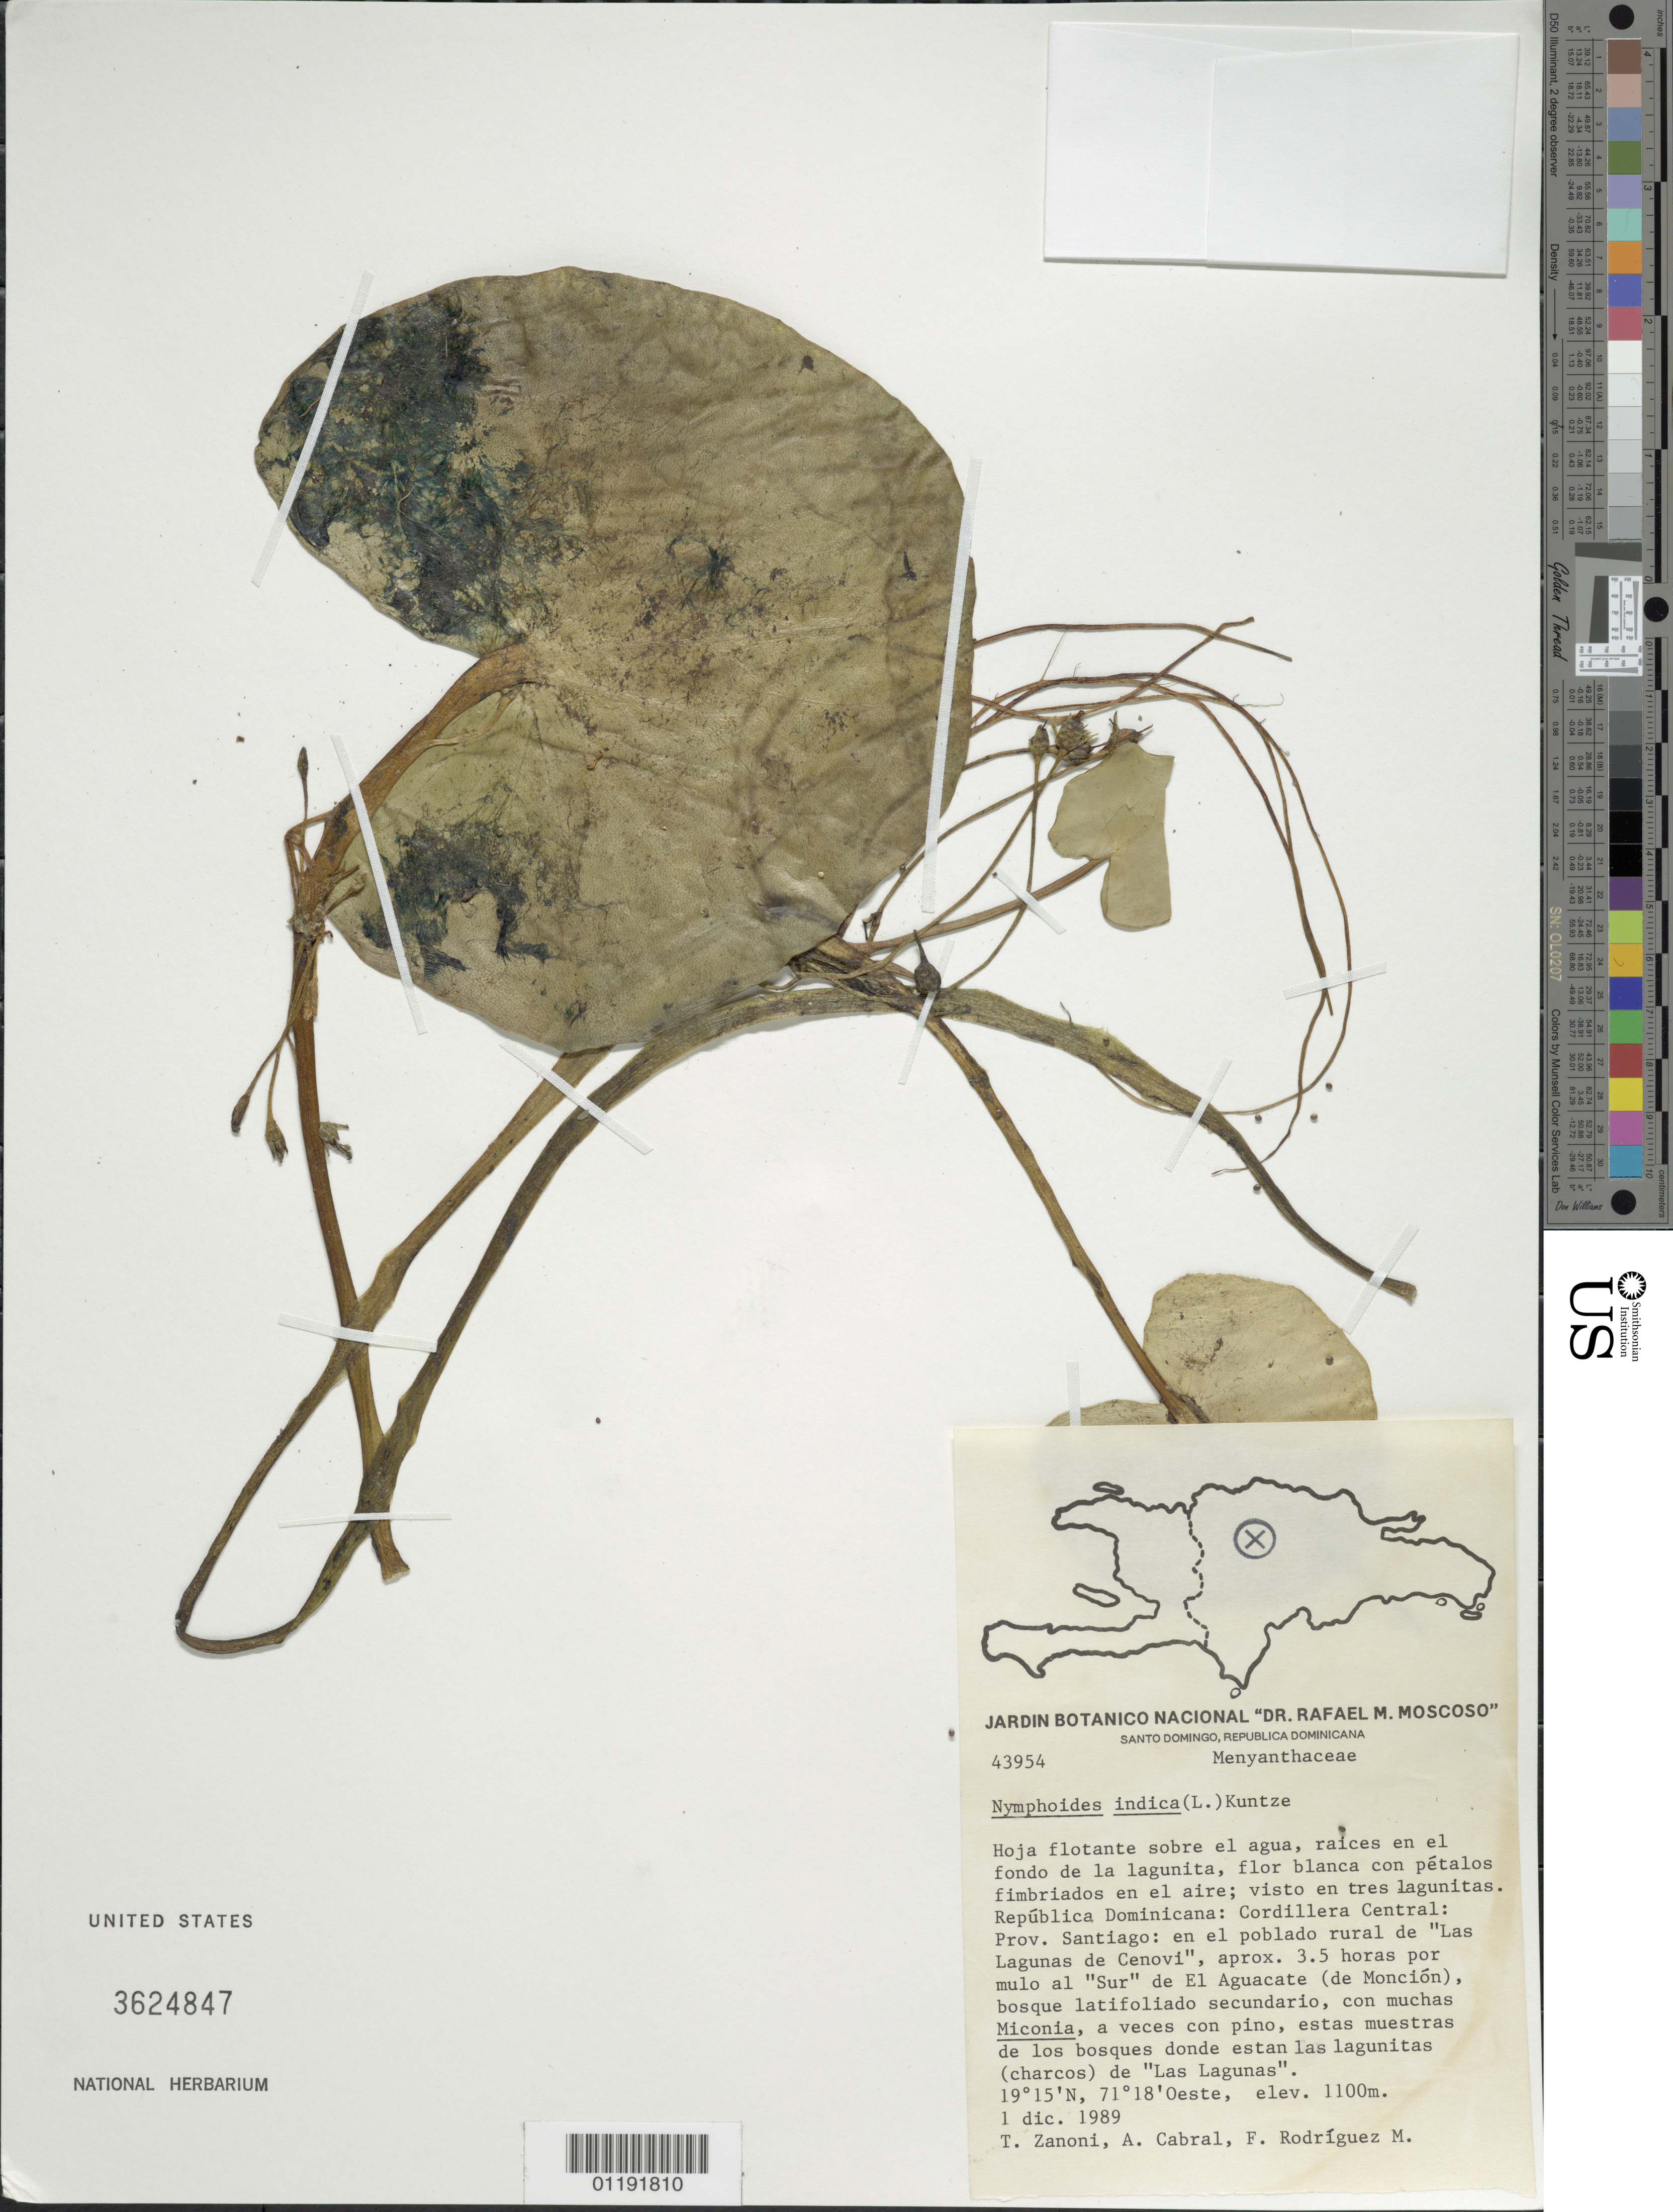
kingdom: Plantae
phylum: Tracheophyta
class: Magnoliopsida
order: Asterales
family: Menyanthaceae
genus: Nymphoides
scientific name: Nymphoides indica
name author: (L.) Kuntze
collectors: T. A. Zanoni, A. Cabral & F. M. Rodriguez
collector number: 43954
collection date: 1989-12-01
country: Dominican Republic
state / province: Santiago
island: Hispaniola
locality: Cordillera Central, Las Lagunas de Cenovi, 3.5 hrs on mule S of El Aguacate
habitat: In river or small lagoon, secondary broadleaf forest, populated rural area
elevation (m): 1100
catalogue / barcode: US 3624847